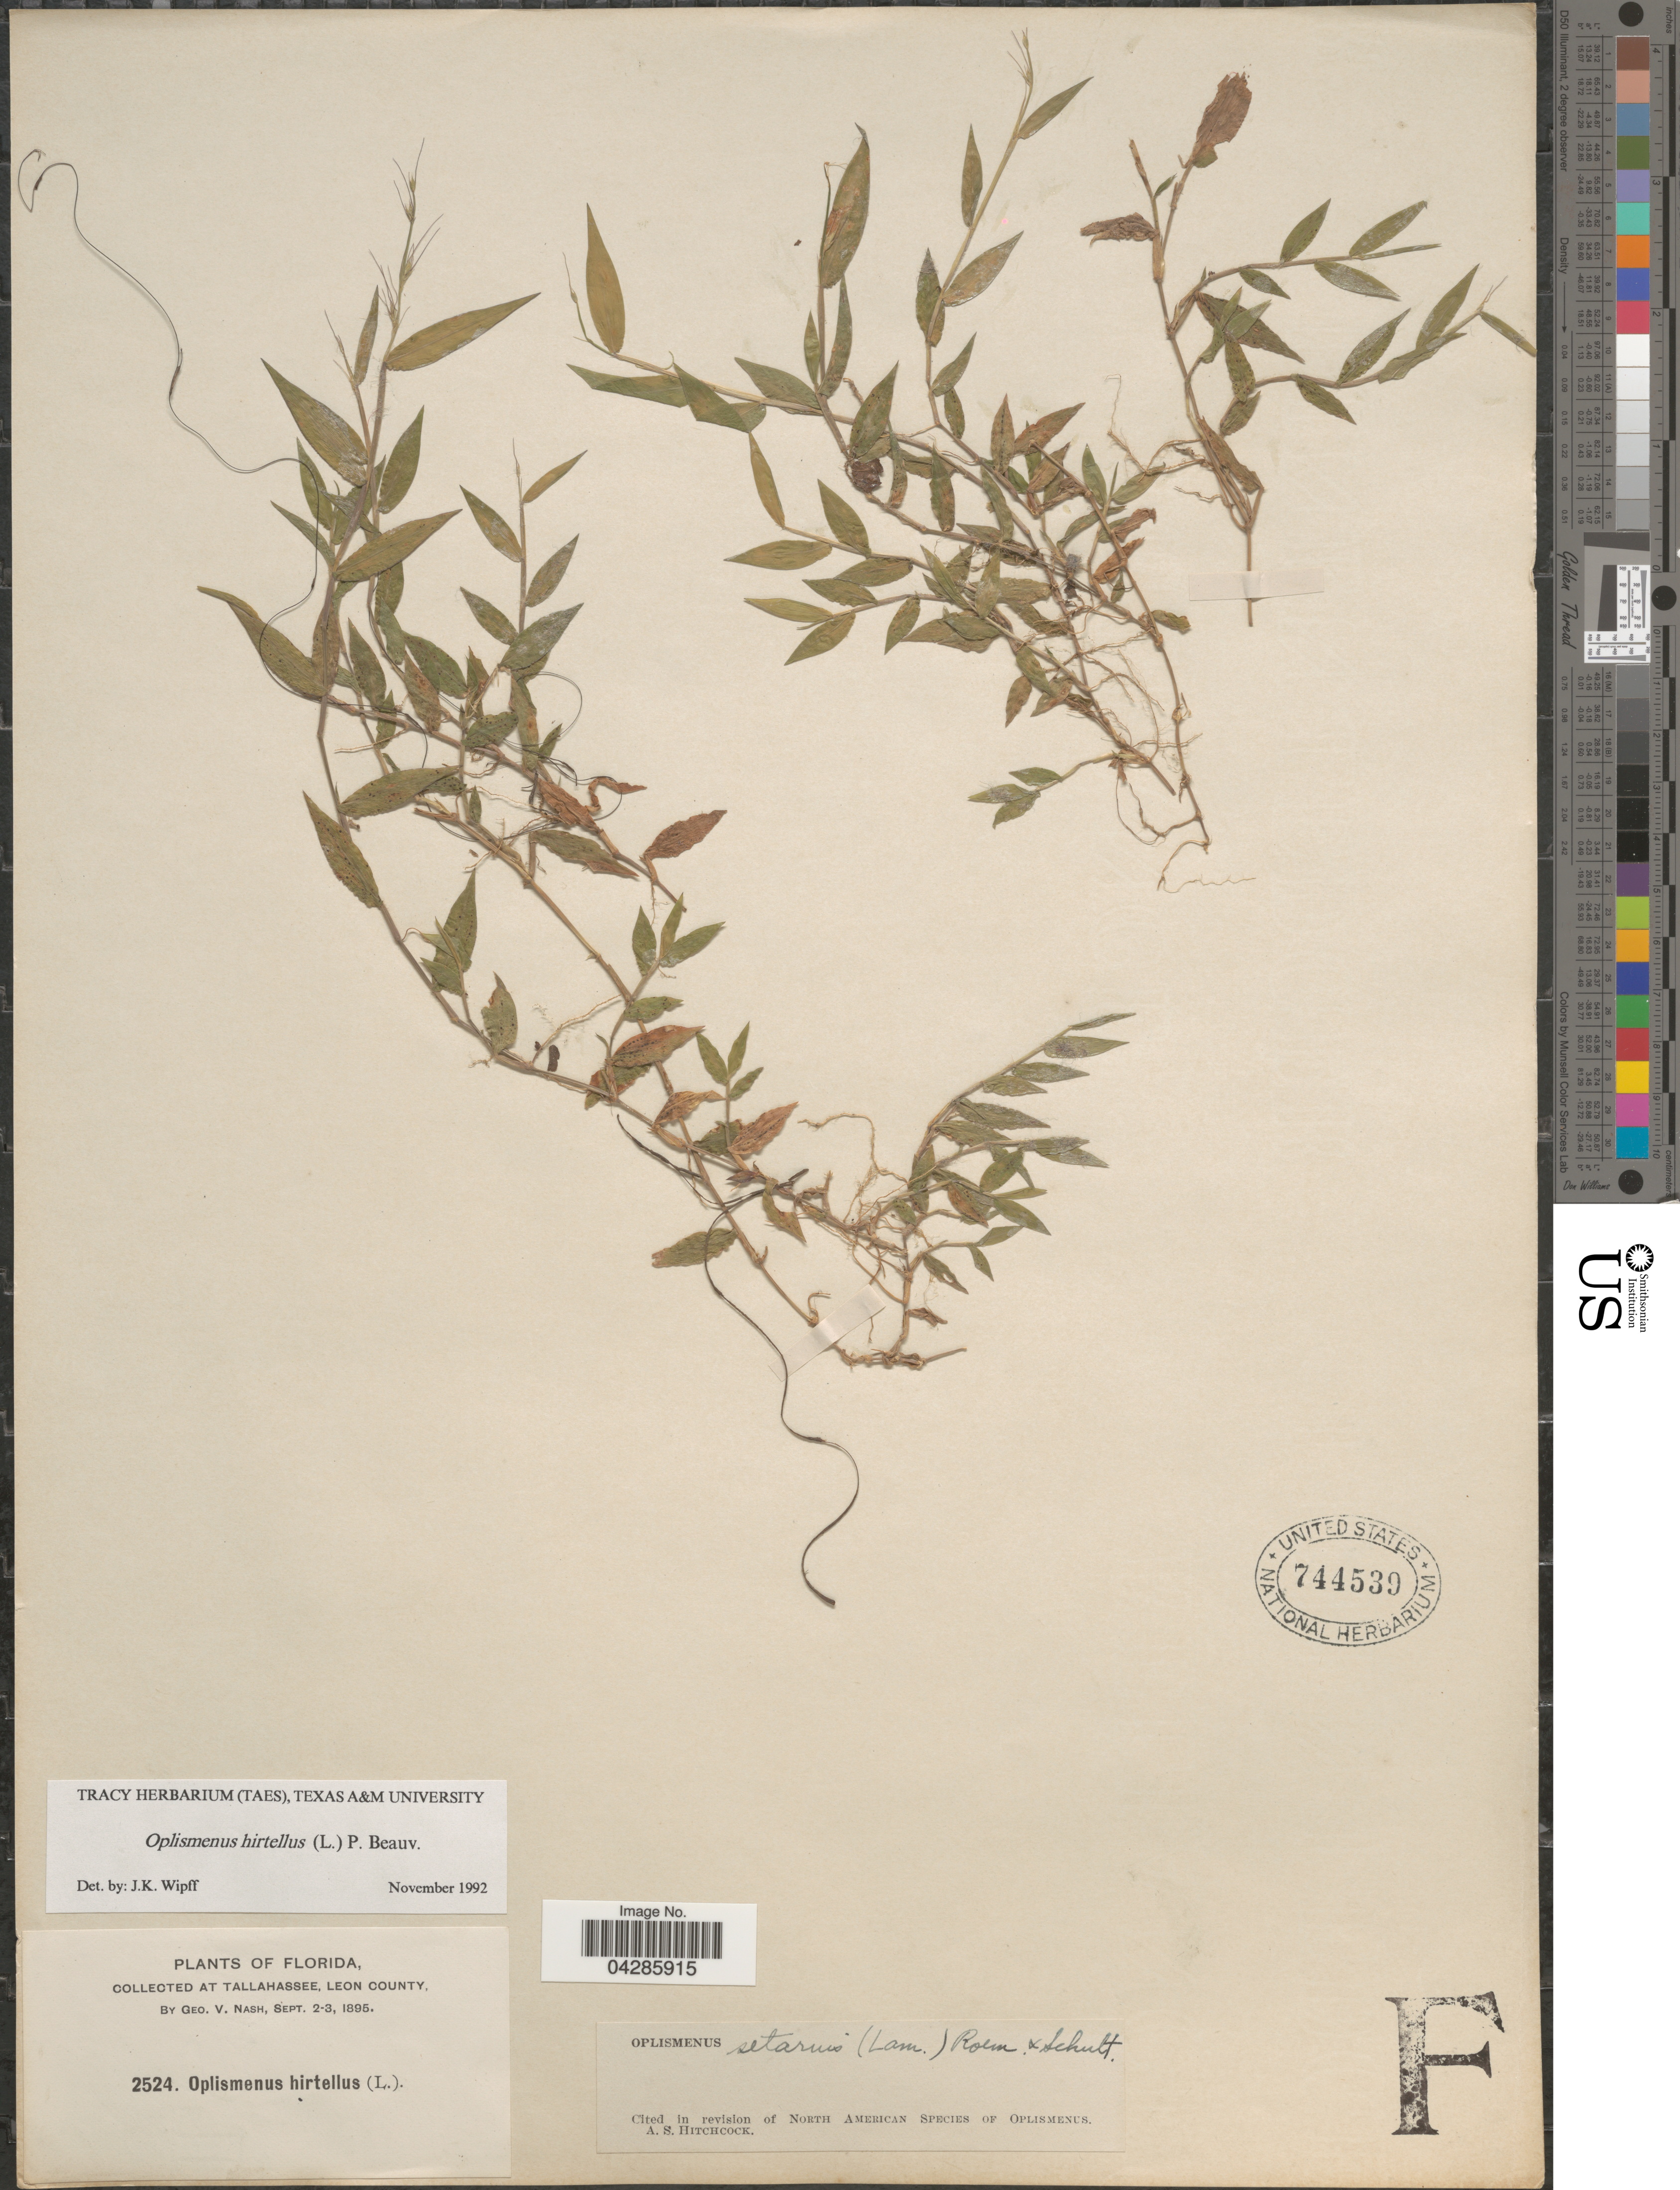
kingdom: Plantae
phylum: Tracheophyta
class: Liliopsida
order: Poales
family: Poaceae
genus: Oplismenus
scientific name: Oplismenus hirtellus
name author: (L.) P. Beauv.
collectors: G. V. Nash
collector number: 2524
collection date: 1895-09-02/1895-09-03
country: United States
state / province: Florida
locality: At Tallahassee, Leon County.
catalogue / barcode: US 744539